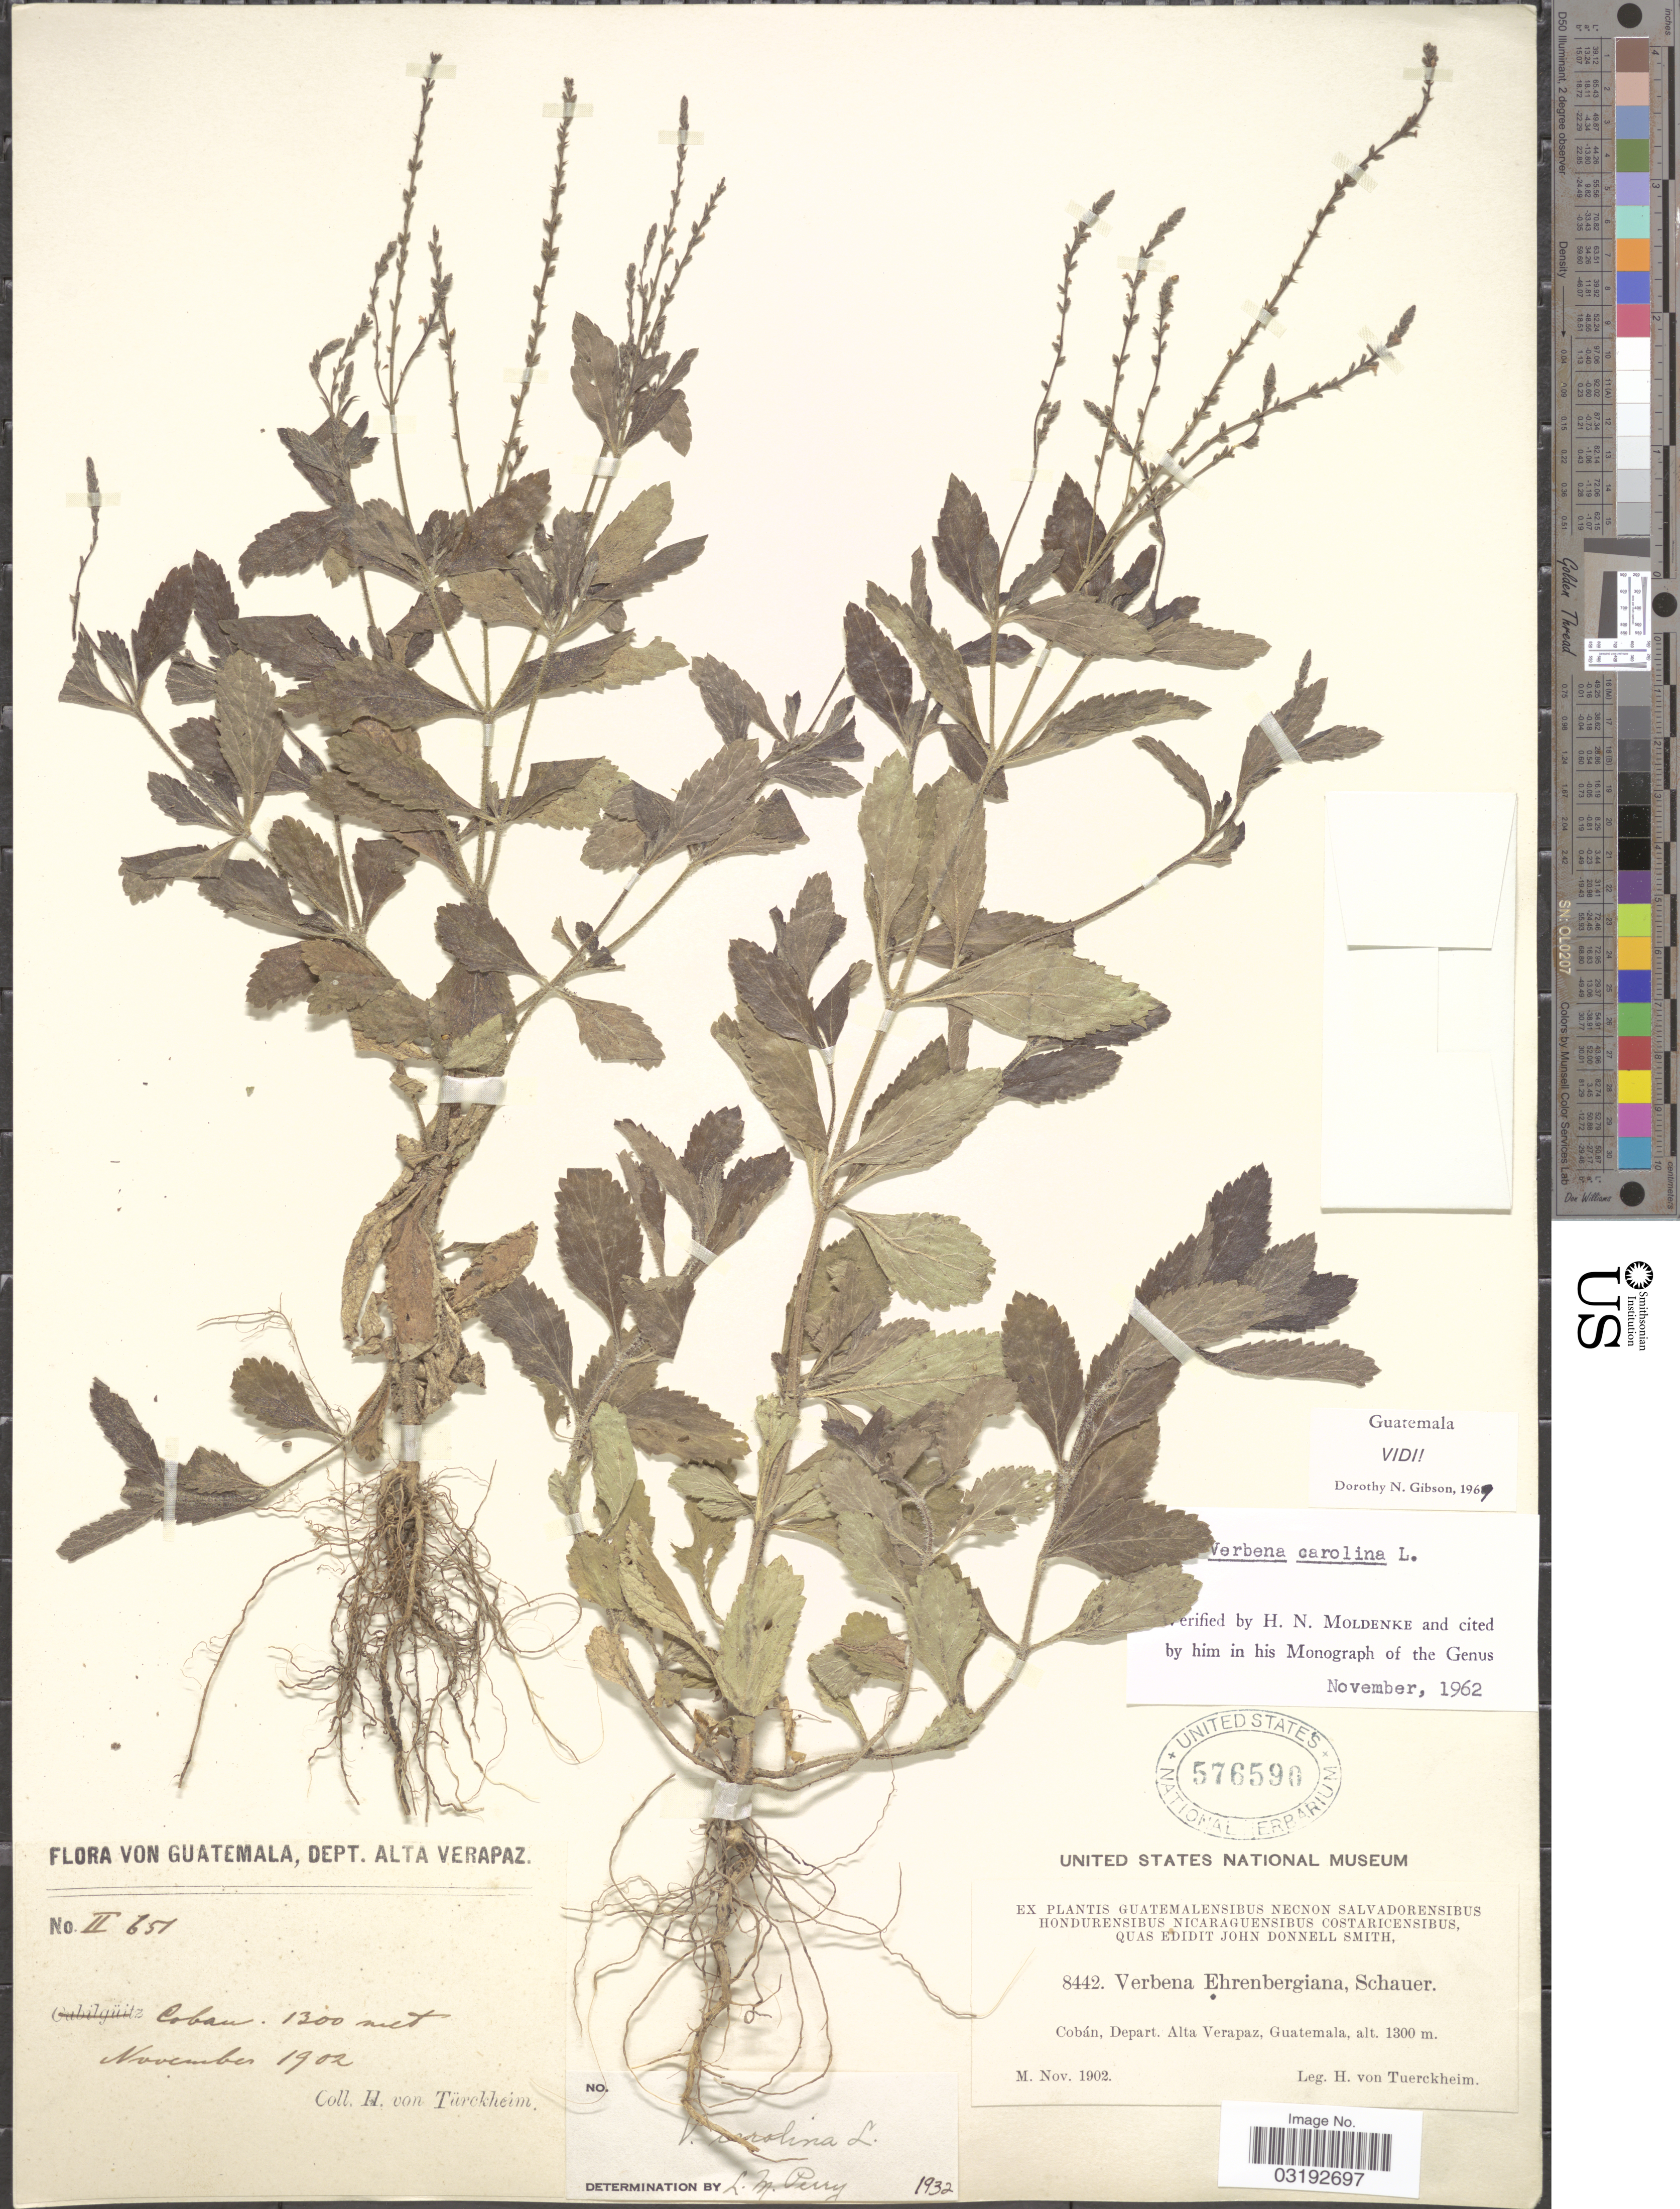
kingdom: Plantae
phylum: Tracheophyta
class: Magnoliopsida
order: Lamiales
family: Verbenaceae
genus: Verbena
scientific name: Verbena carolina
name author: L.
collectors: H. von Tuerckheim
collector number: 651/8842?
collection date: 1902-11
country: Guatemala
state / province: Alta Verapaz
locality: Cobán, Depart. Alta Verapaz.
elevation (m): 1300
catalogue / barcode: US 576590